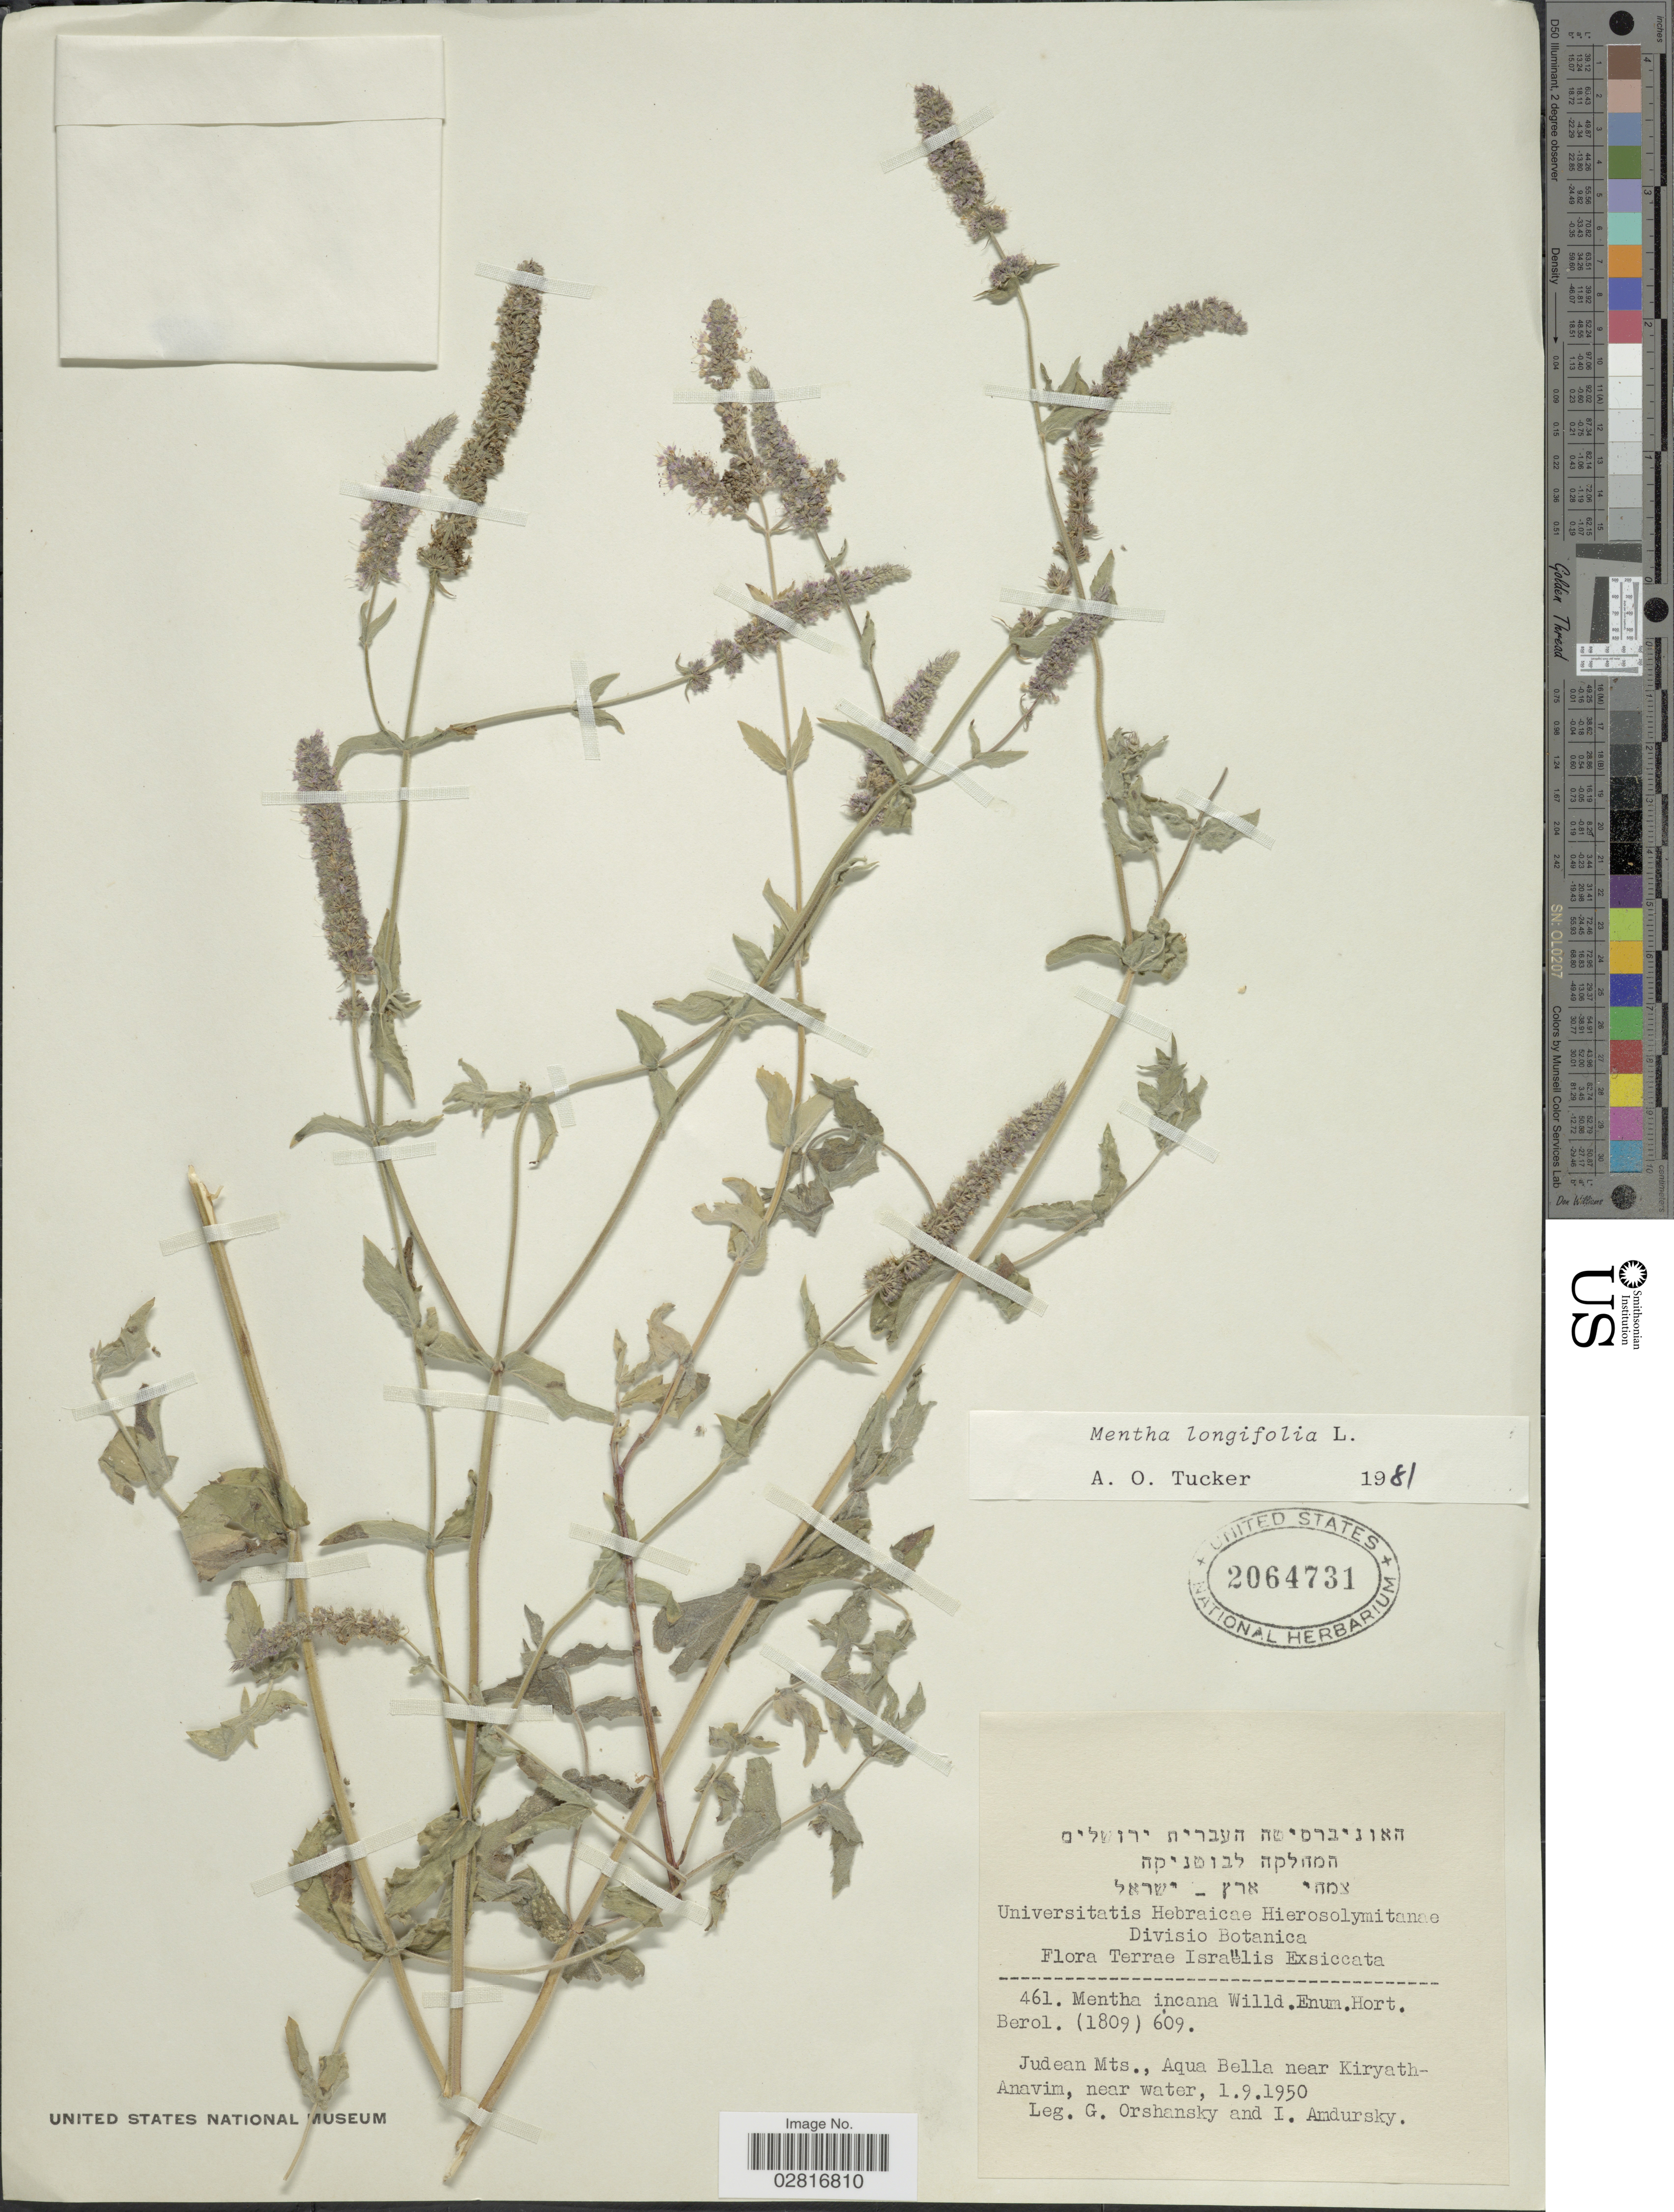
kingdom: Plantae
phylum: Tracheophyta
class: Magnoliopsida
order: Lamiales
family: Lamiaceae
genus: Mentha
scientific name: Mentha longifolia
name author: (L.) L.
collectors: G. Orshansky & I. Amdursky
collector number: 461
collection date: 1950-09-01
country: Israel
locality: Terrae Israëlis Exsiccata, Judean Mts., Aqua Bella near Kiryath-Anavim, near water.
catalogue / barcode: US 2064731